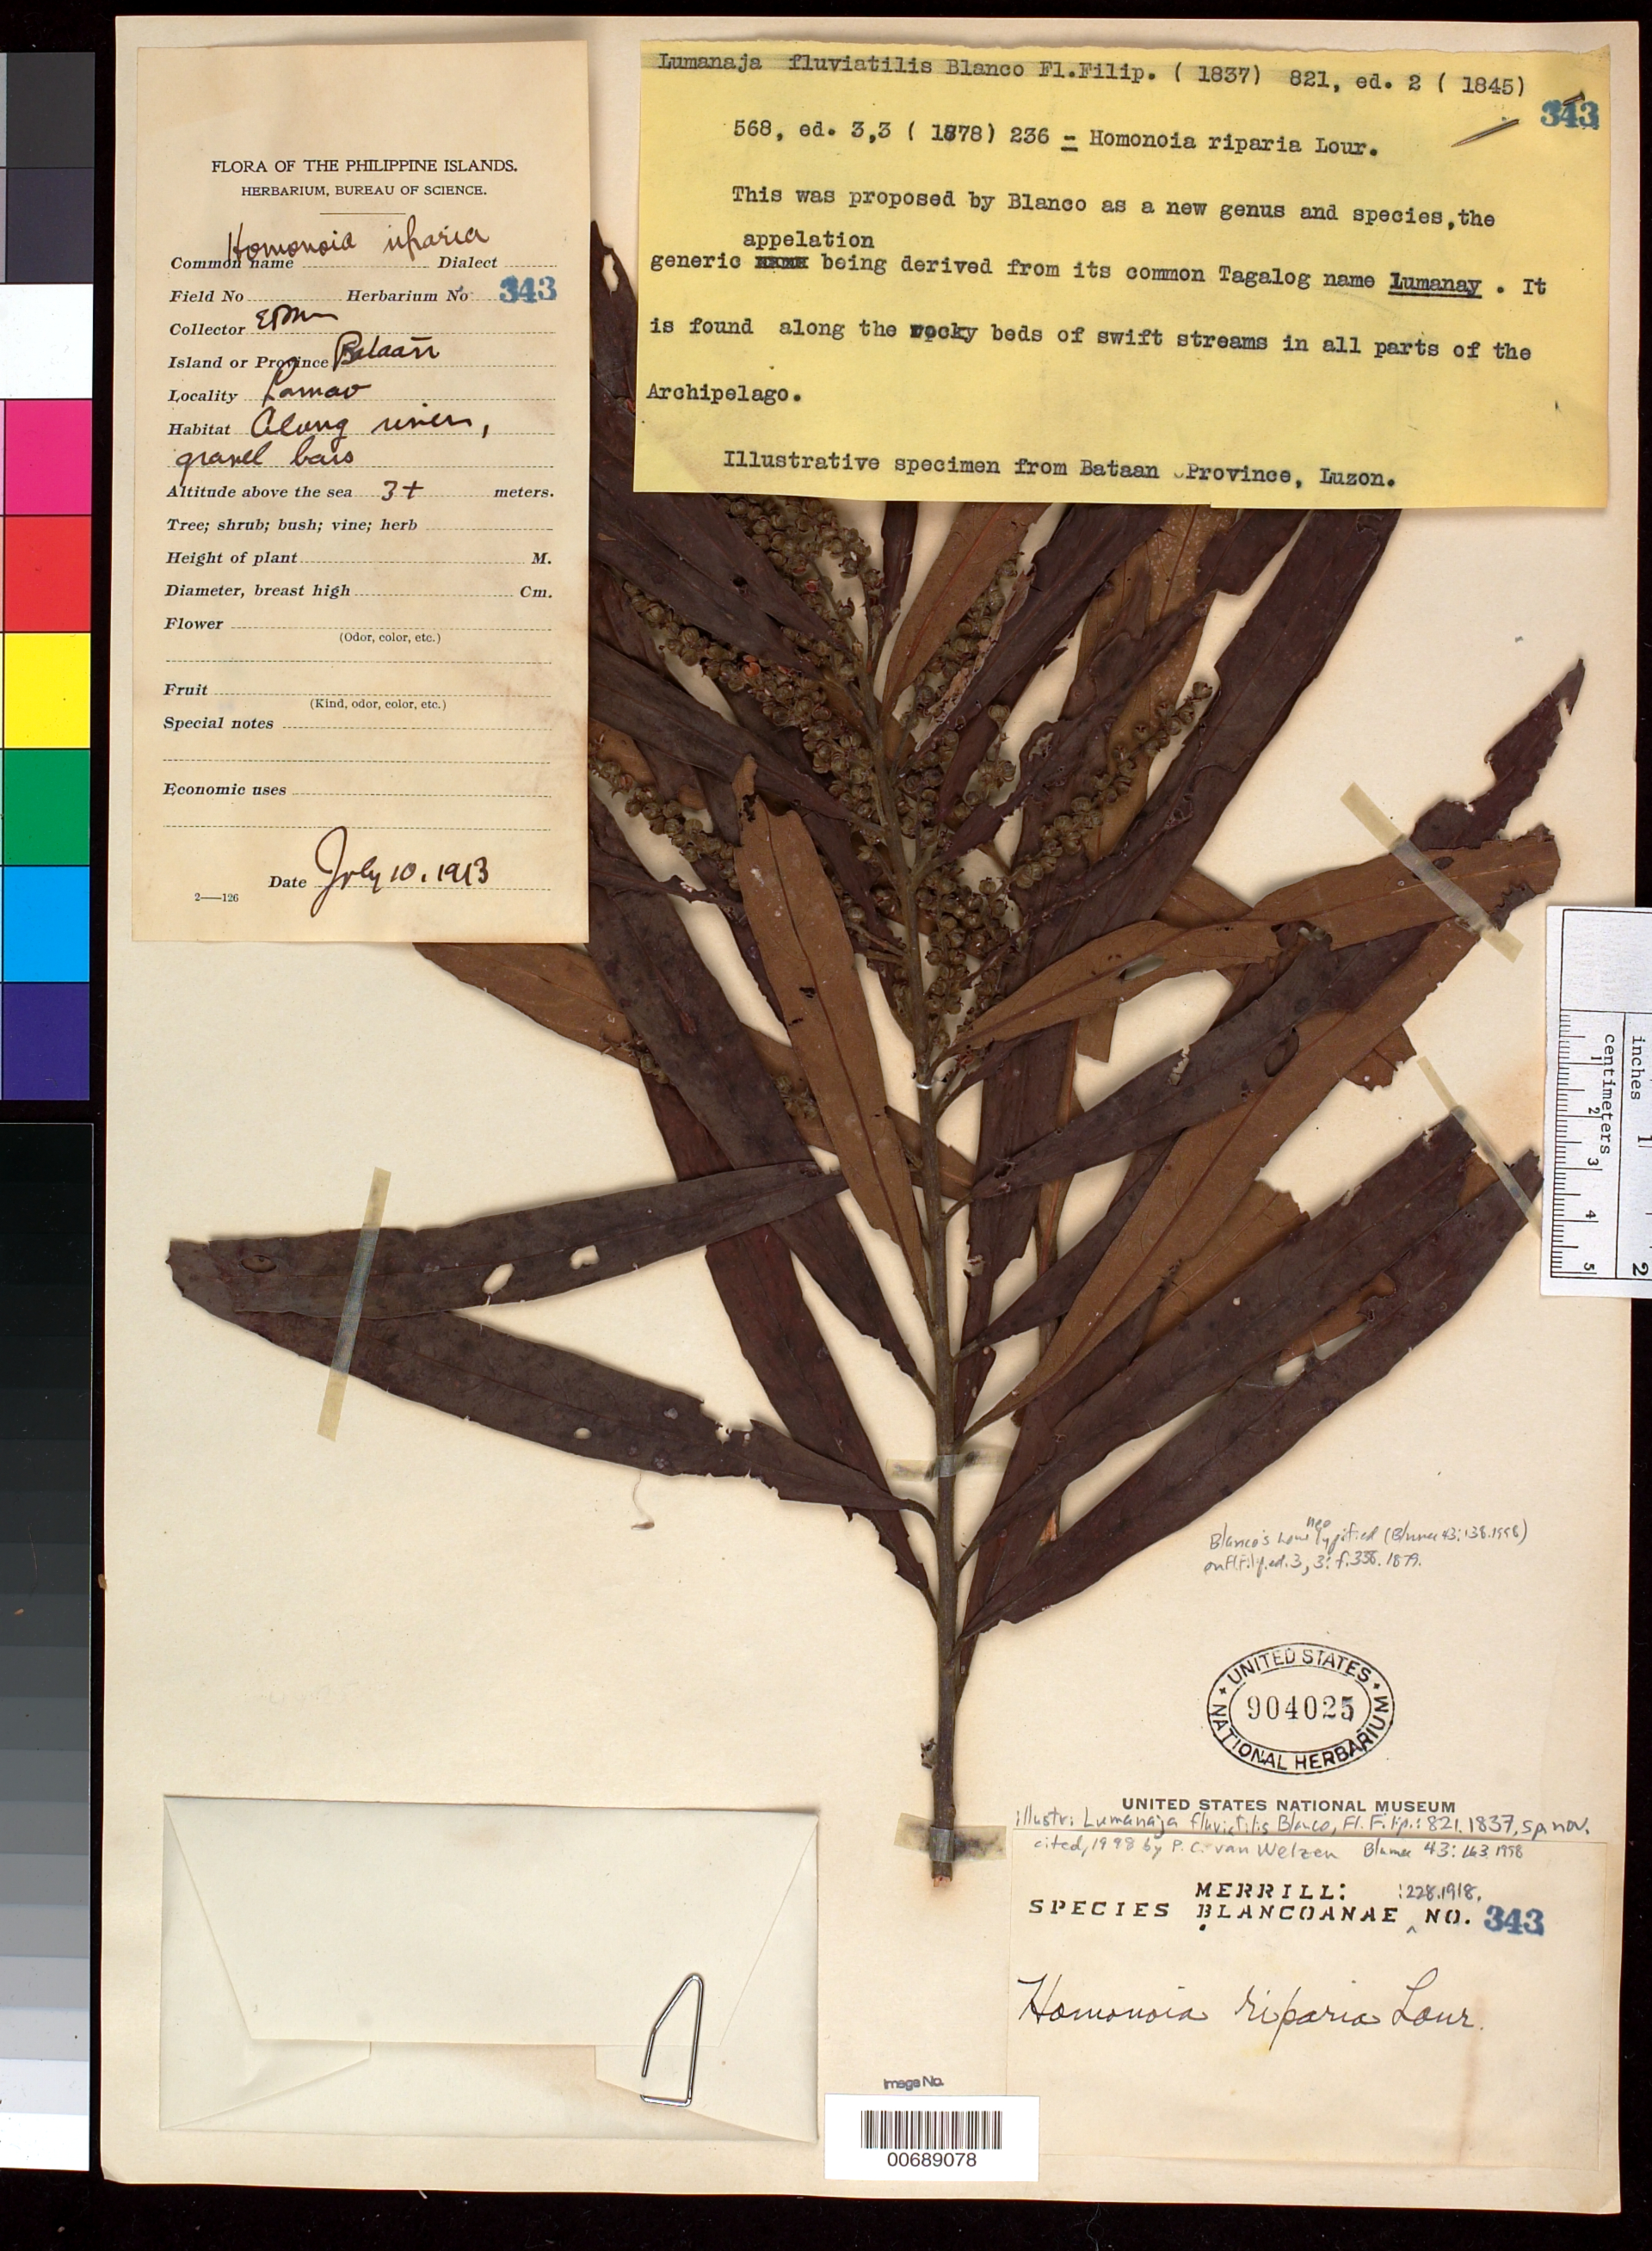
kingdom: Plantae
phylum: Tracheophyta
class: Magnoliopsida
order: Malpighiales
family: Euphorbiaceae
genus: Homonoia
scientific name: Homonoia riparia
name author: Lour.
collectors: E. D. Merrill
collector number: Sp. Blancoan. 0343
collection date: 1911/1919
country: Philippines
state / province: Central Luzon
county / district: Bataan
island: Luzon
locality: Lamao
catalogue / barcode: US 904025